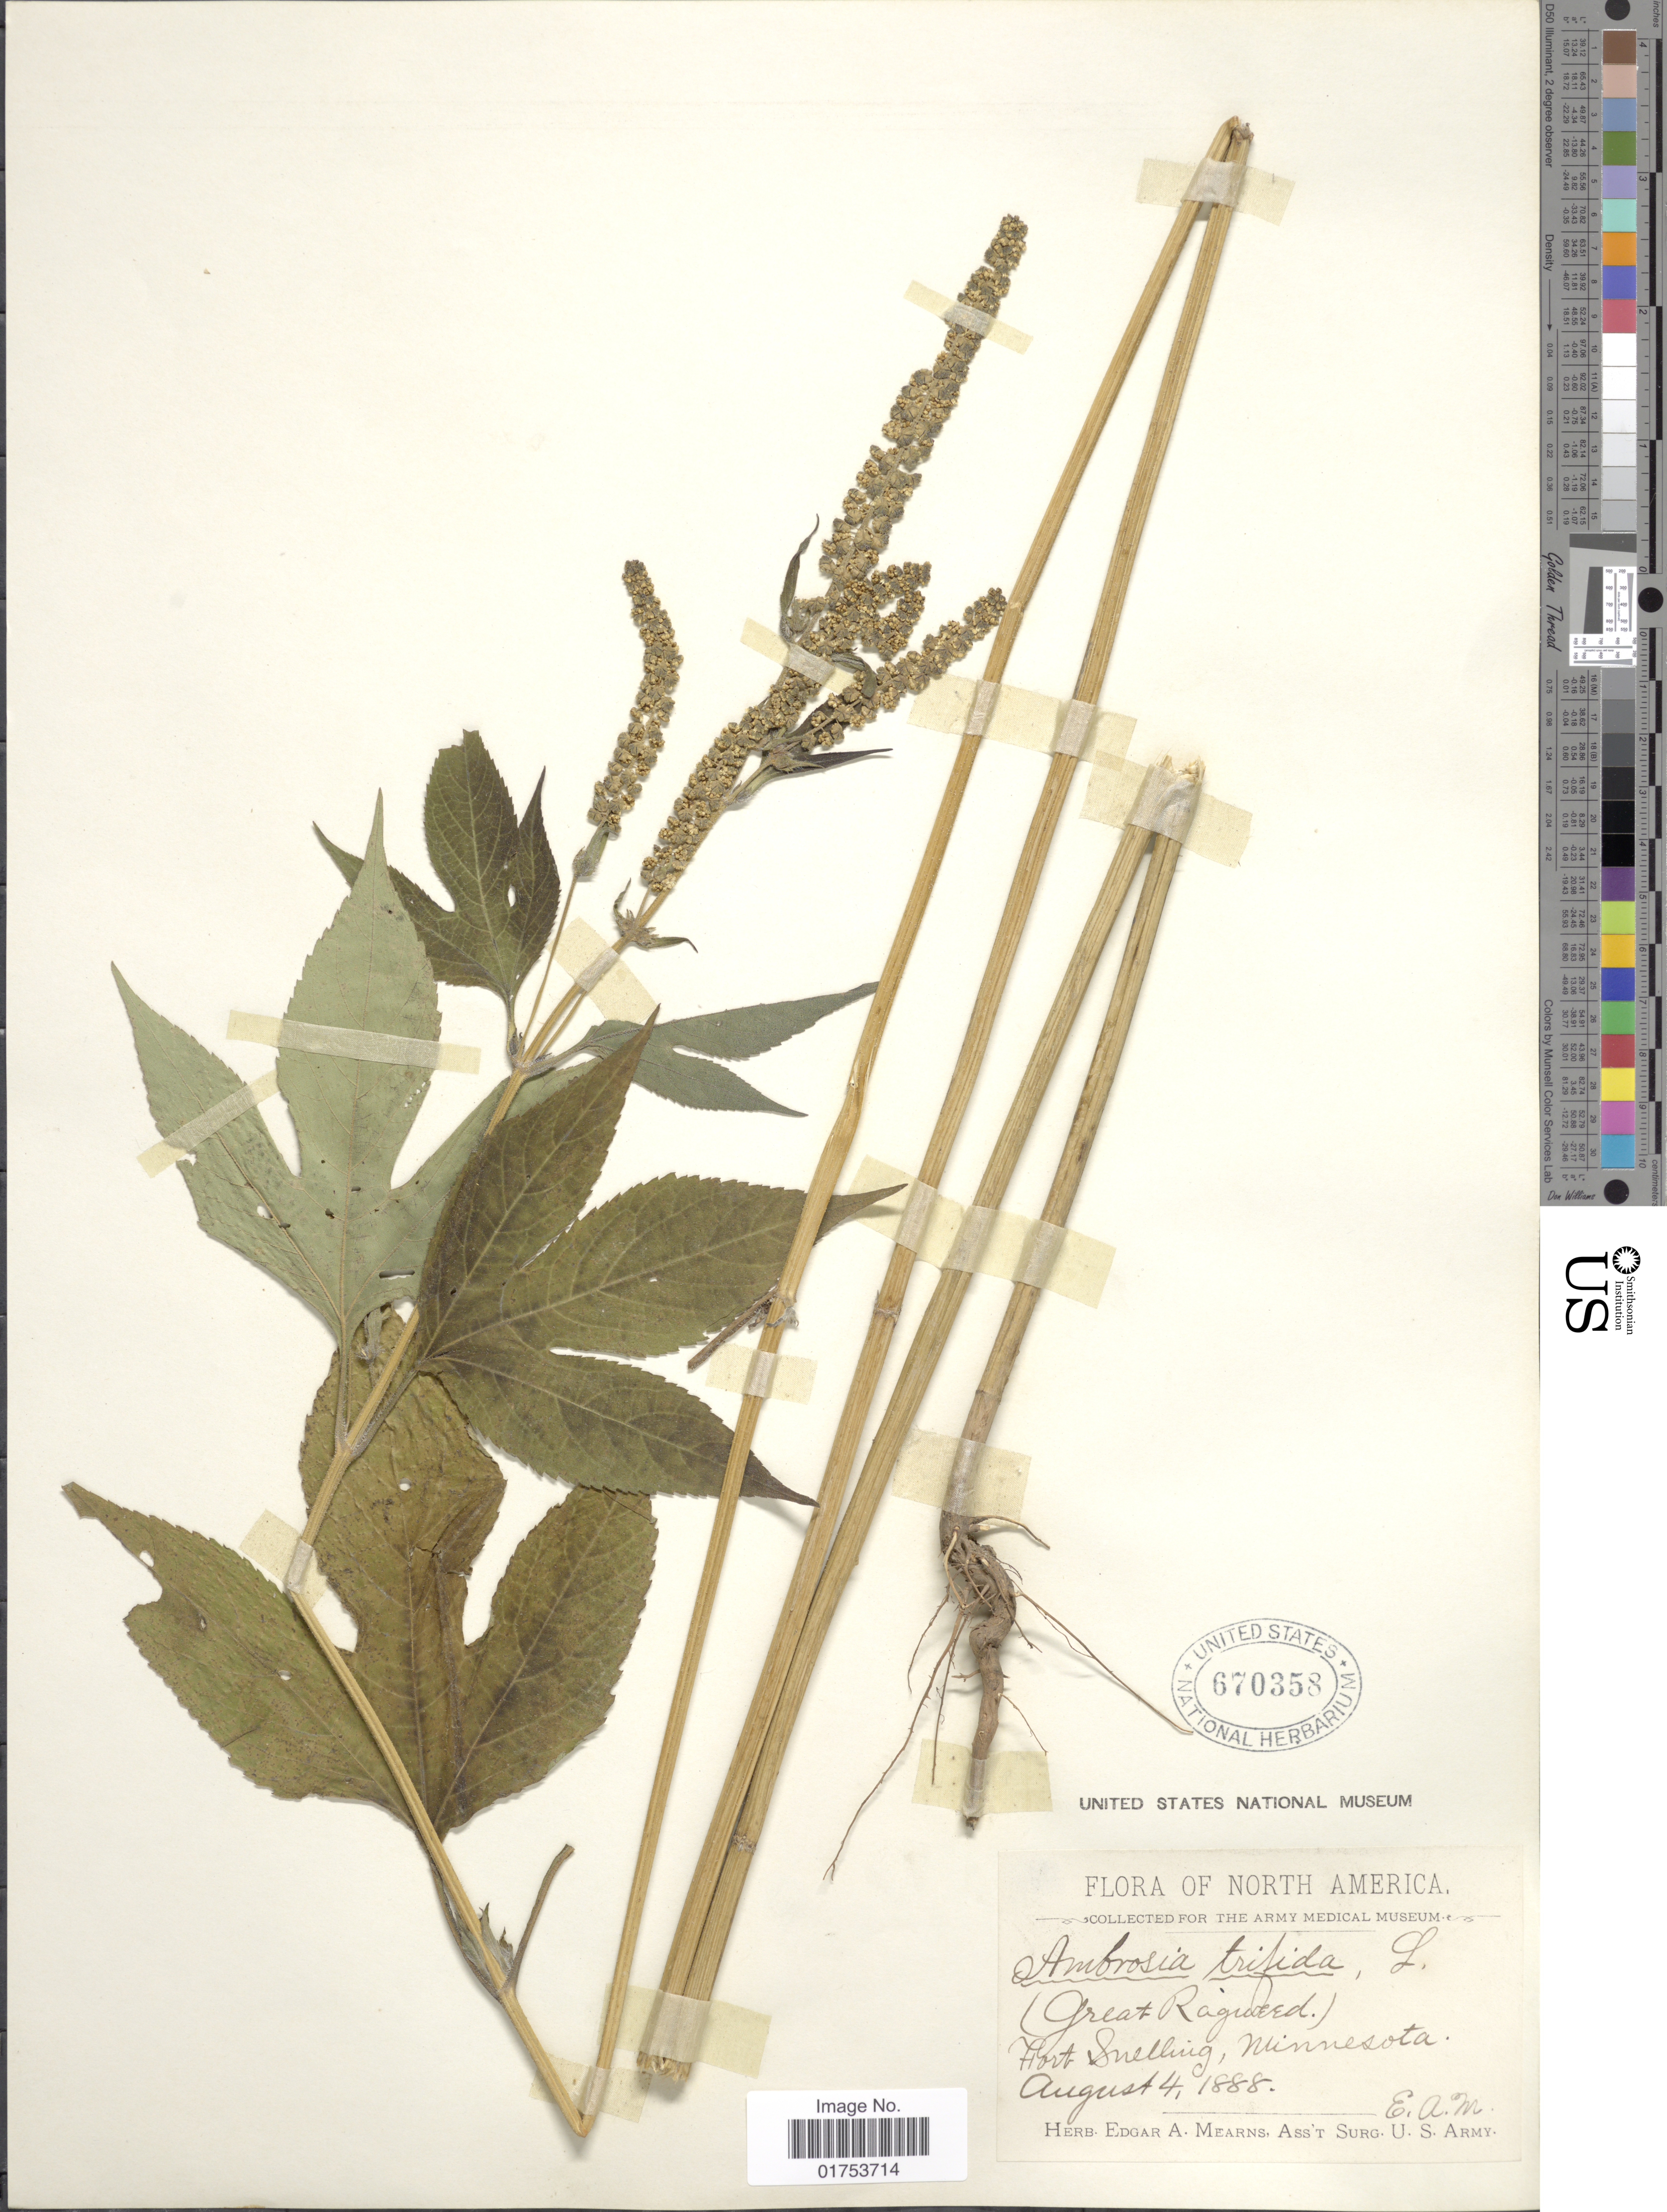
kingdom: Plantae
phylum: Tracheophyta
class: Magnoliopsida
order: Asterales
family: Asteraceae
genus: Ambrosia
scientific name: Ambrosia trifida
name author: L.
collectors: E. A. Mearns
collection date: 1888-08-04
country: United States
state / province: Minnesota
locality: Fort Snelling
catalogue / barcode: US 670358